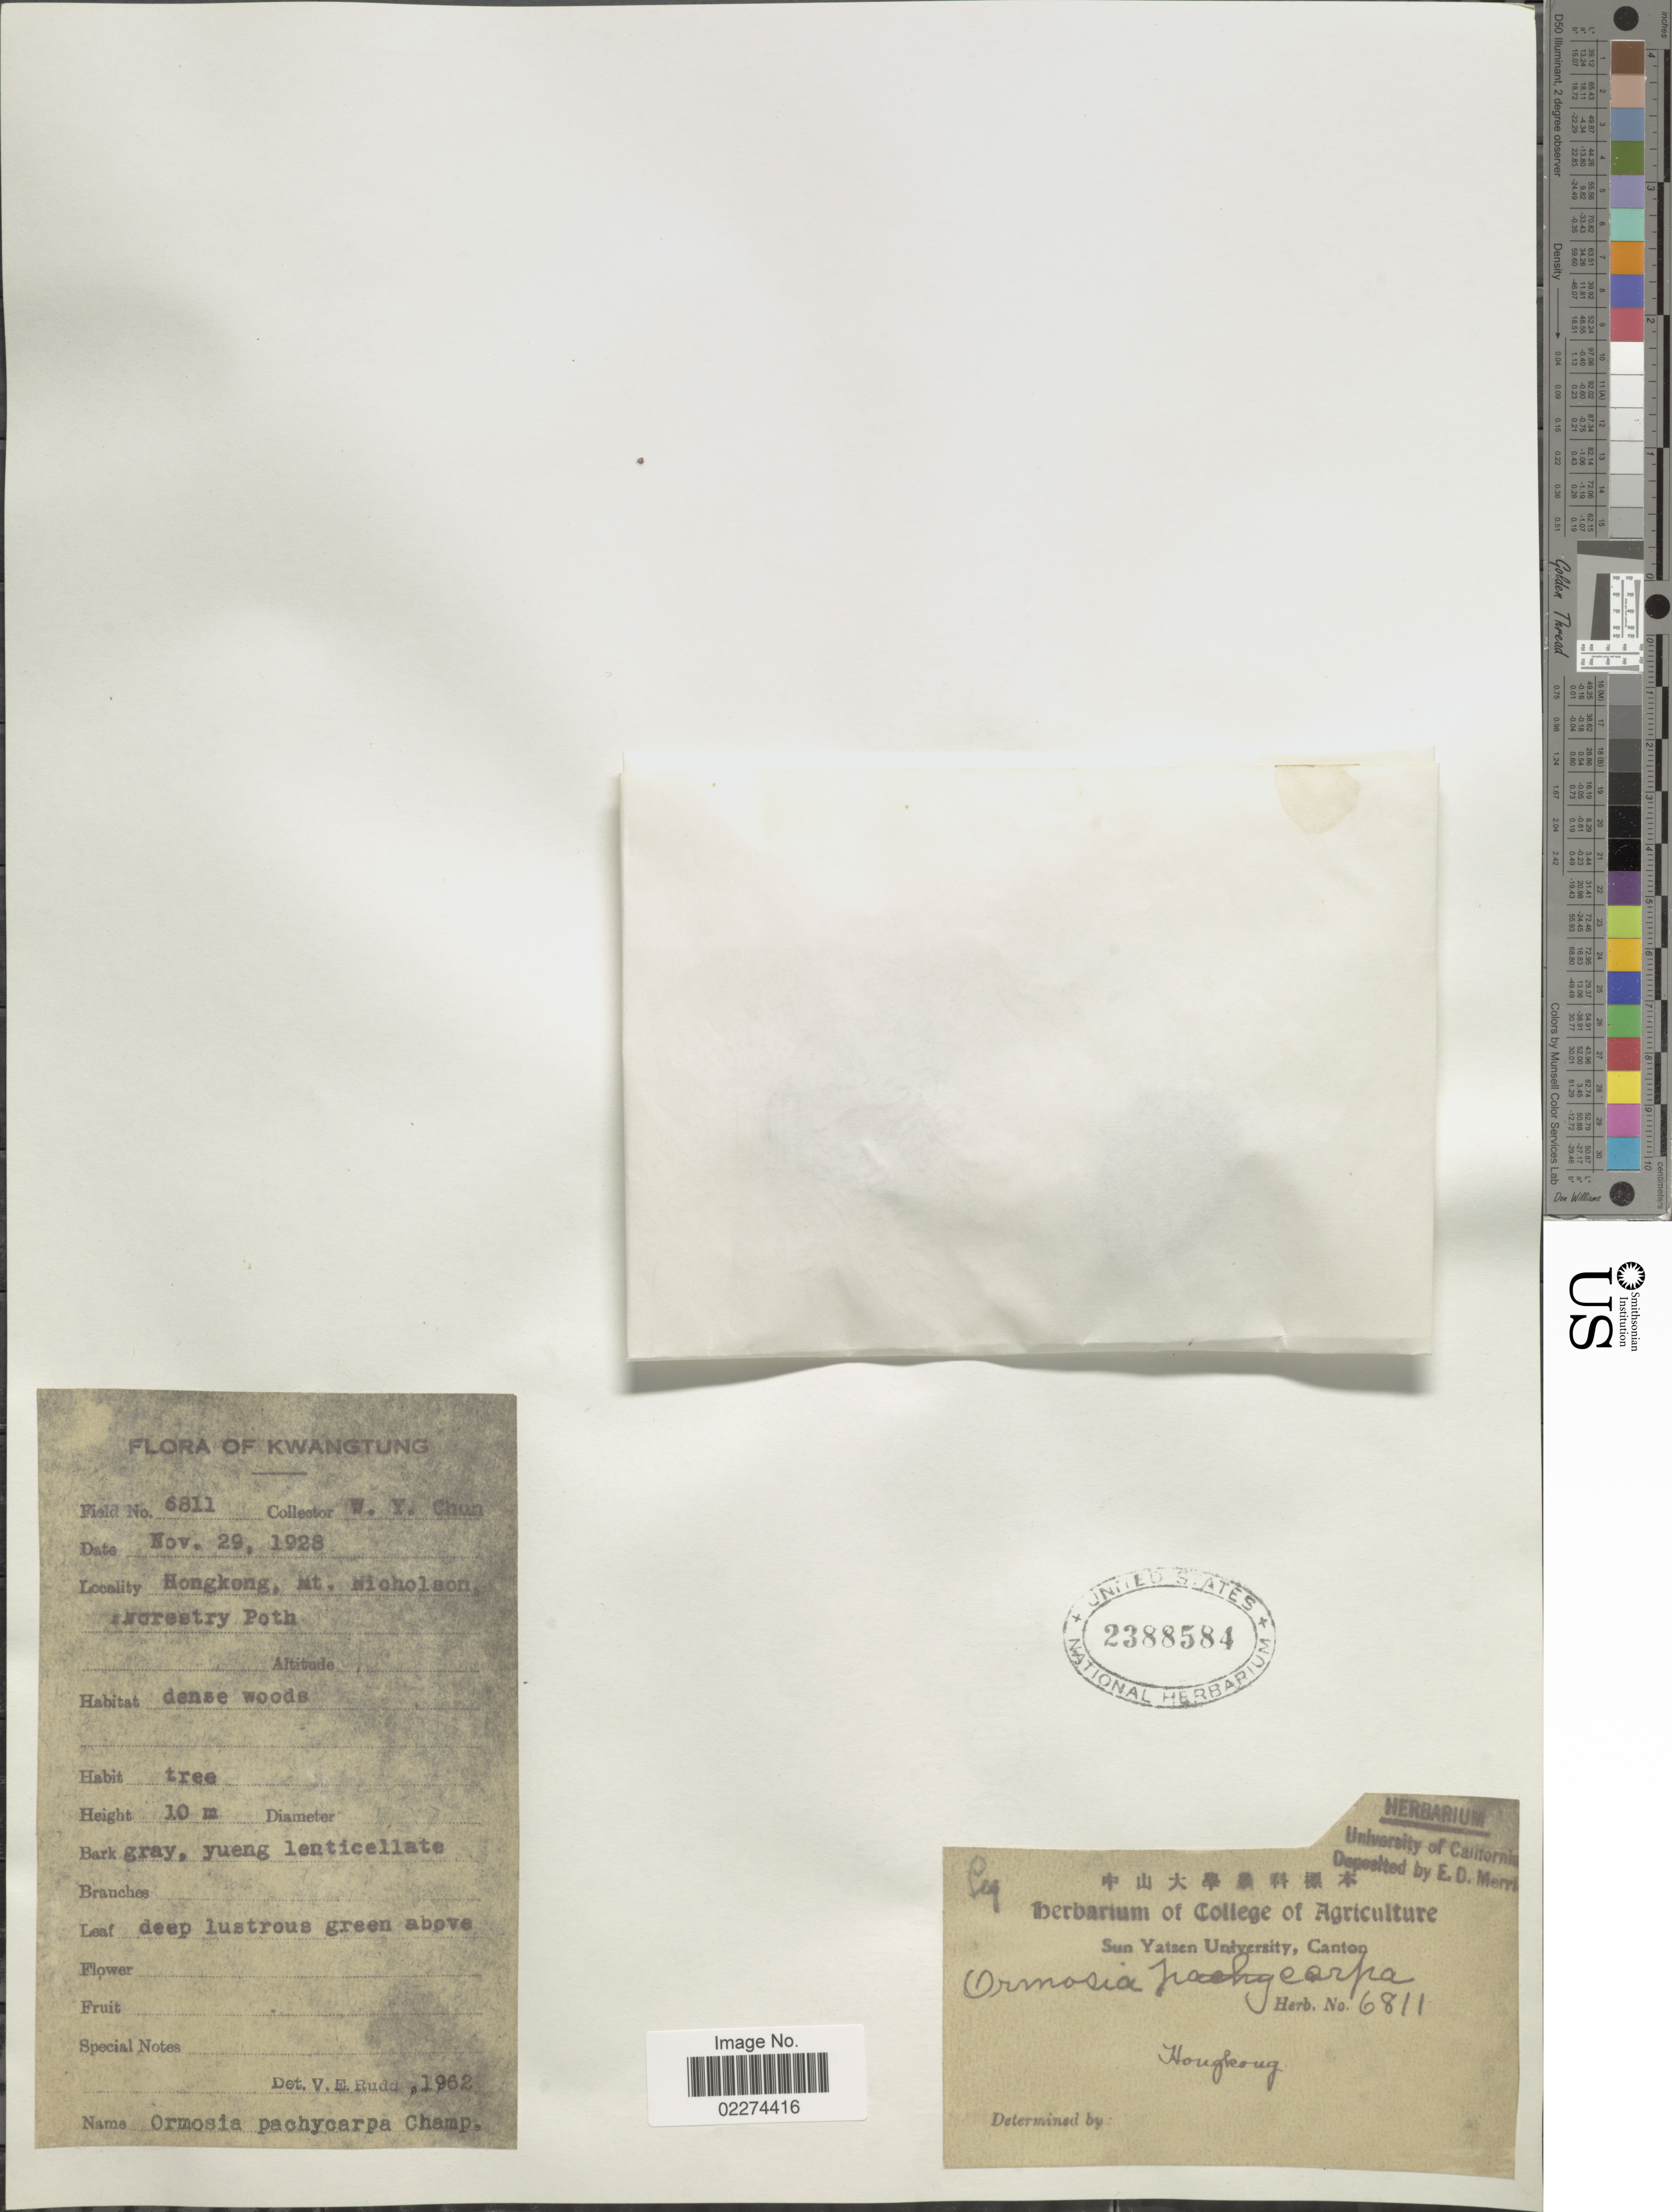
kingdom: Plantae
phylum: Tracheophyta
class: Magnoliopsida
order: Fabales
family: Fabaceae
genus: Ormosia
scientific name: Ormosia pachycarpa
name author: Champ. ex Benth.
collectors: W. Y. Chun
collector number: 6811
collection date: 1928-11-29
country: China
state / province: Hong Kong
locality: Hongkong, Mt. Nicholson, Forestry Path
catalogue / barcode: US 2388584